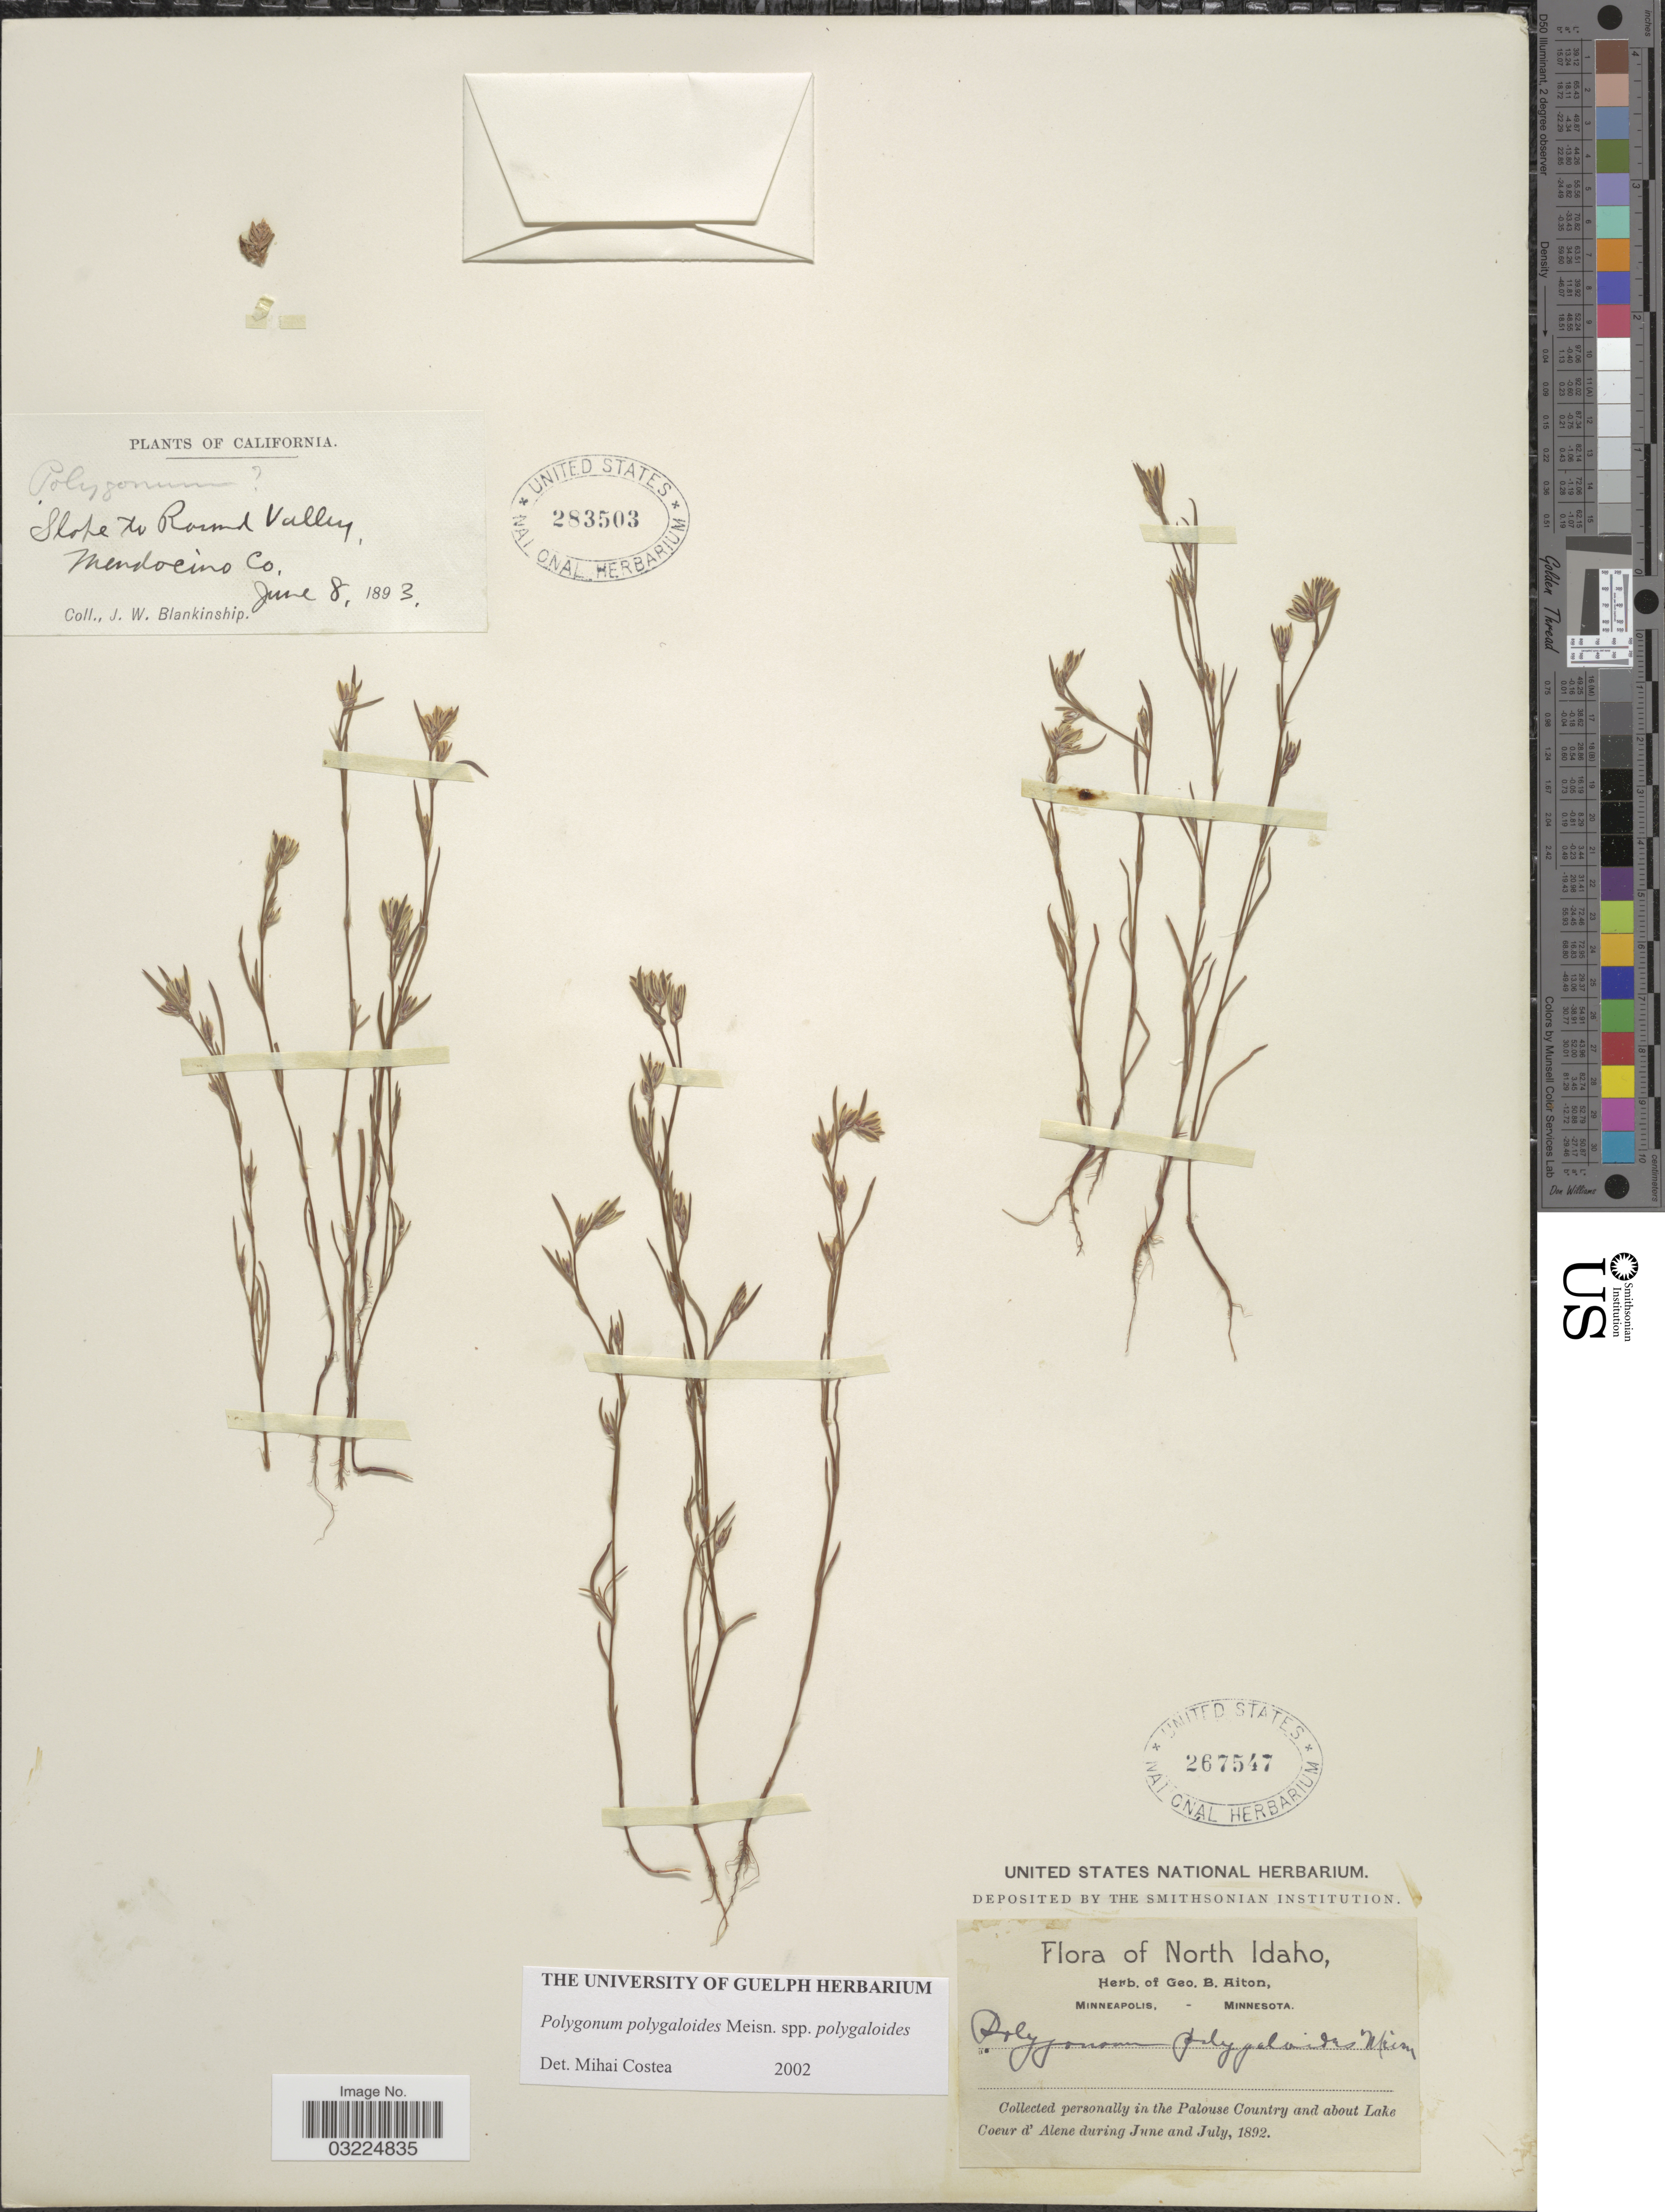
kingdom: Plantae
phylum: Tracheophyta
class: Magnoliopsida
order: Caryophyllales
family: Polygonaceae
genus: Polygonum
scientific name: Polygonum polygaloides subsp. polygaloides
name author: Meisn.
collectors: J. W. Blankinship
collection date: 1893-06-08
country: United States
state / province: California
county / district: Mendocino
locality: Slope to Round Valley. Mendocino Co.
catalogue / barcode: US 283503